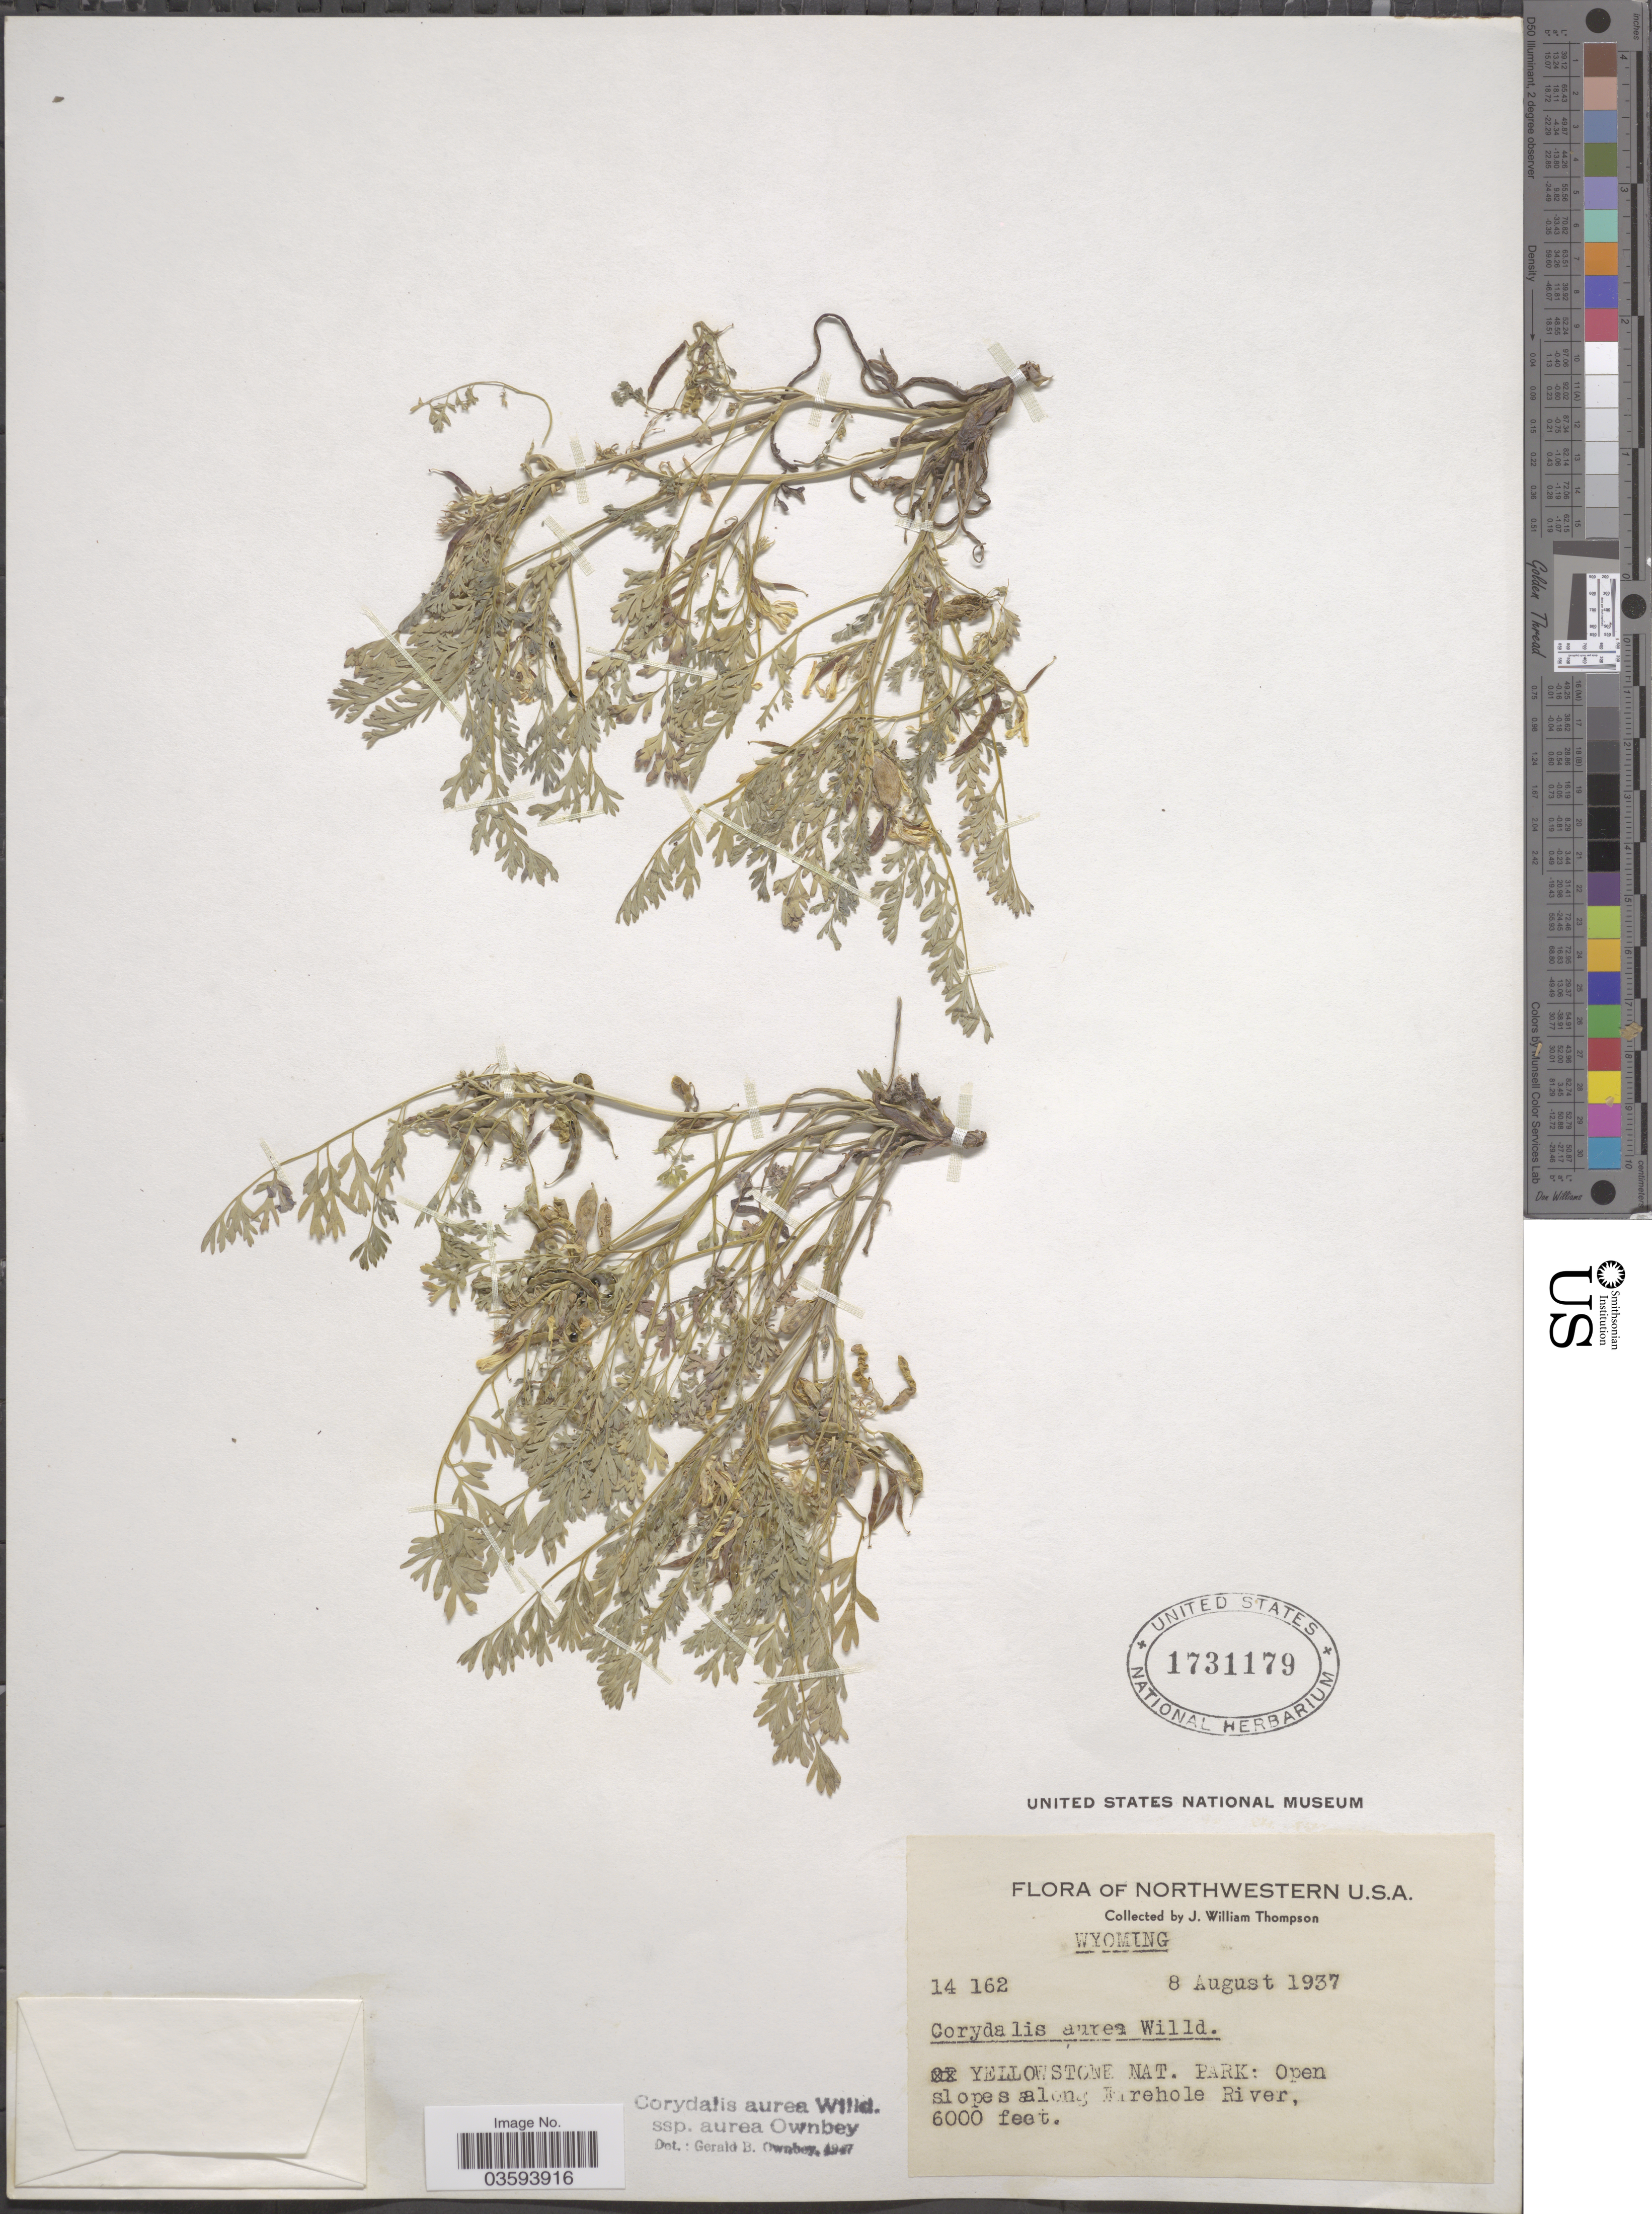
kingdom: Plantae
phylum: Tracheophyta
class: Magnoliopsida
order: Ranunculales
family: Papaveraceae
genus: Corydalis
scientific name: Corydalis aurea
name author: Willd.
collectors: J. W. Thompson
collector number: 14162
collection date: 1937-08-08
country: United States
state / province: Wyoming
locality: Yellowstone Nat. Park: Open slopes along Firehole River.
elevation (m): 1829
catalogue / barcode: US 1731179